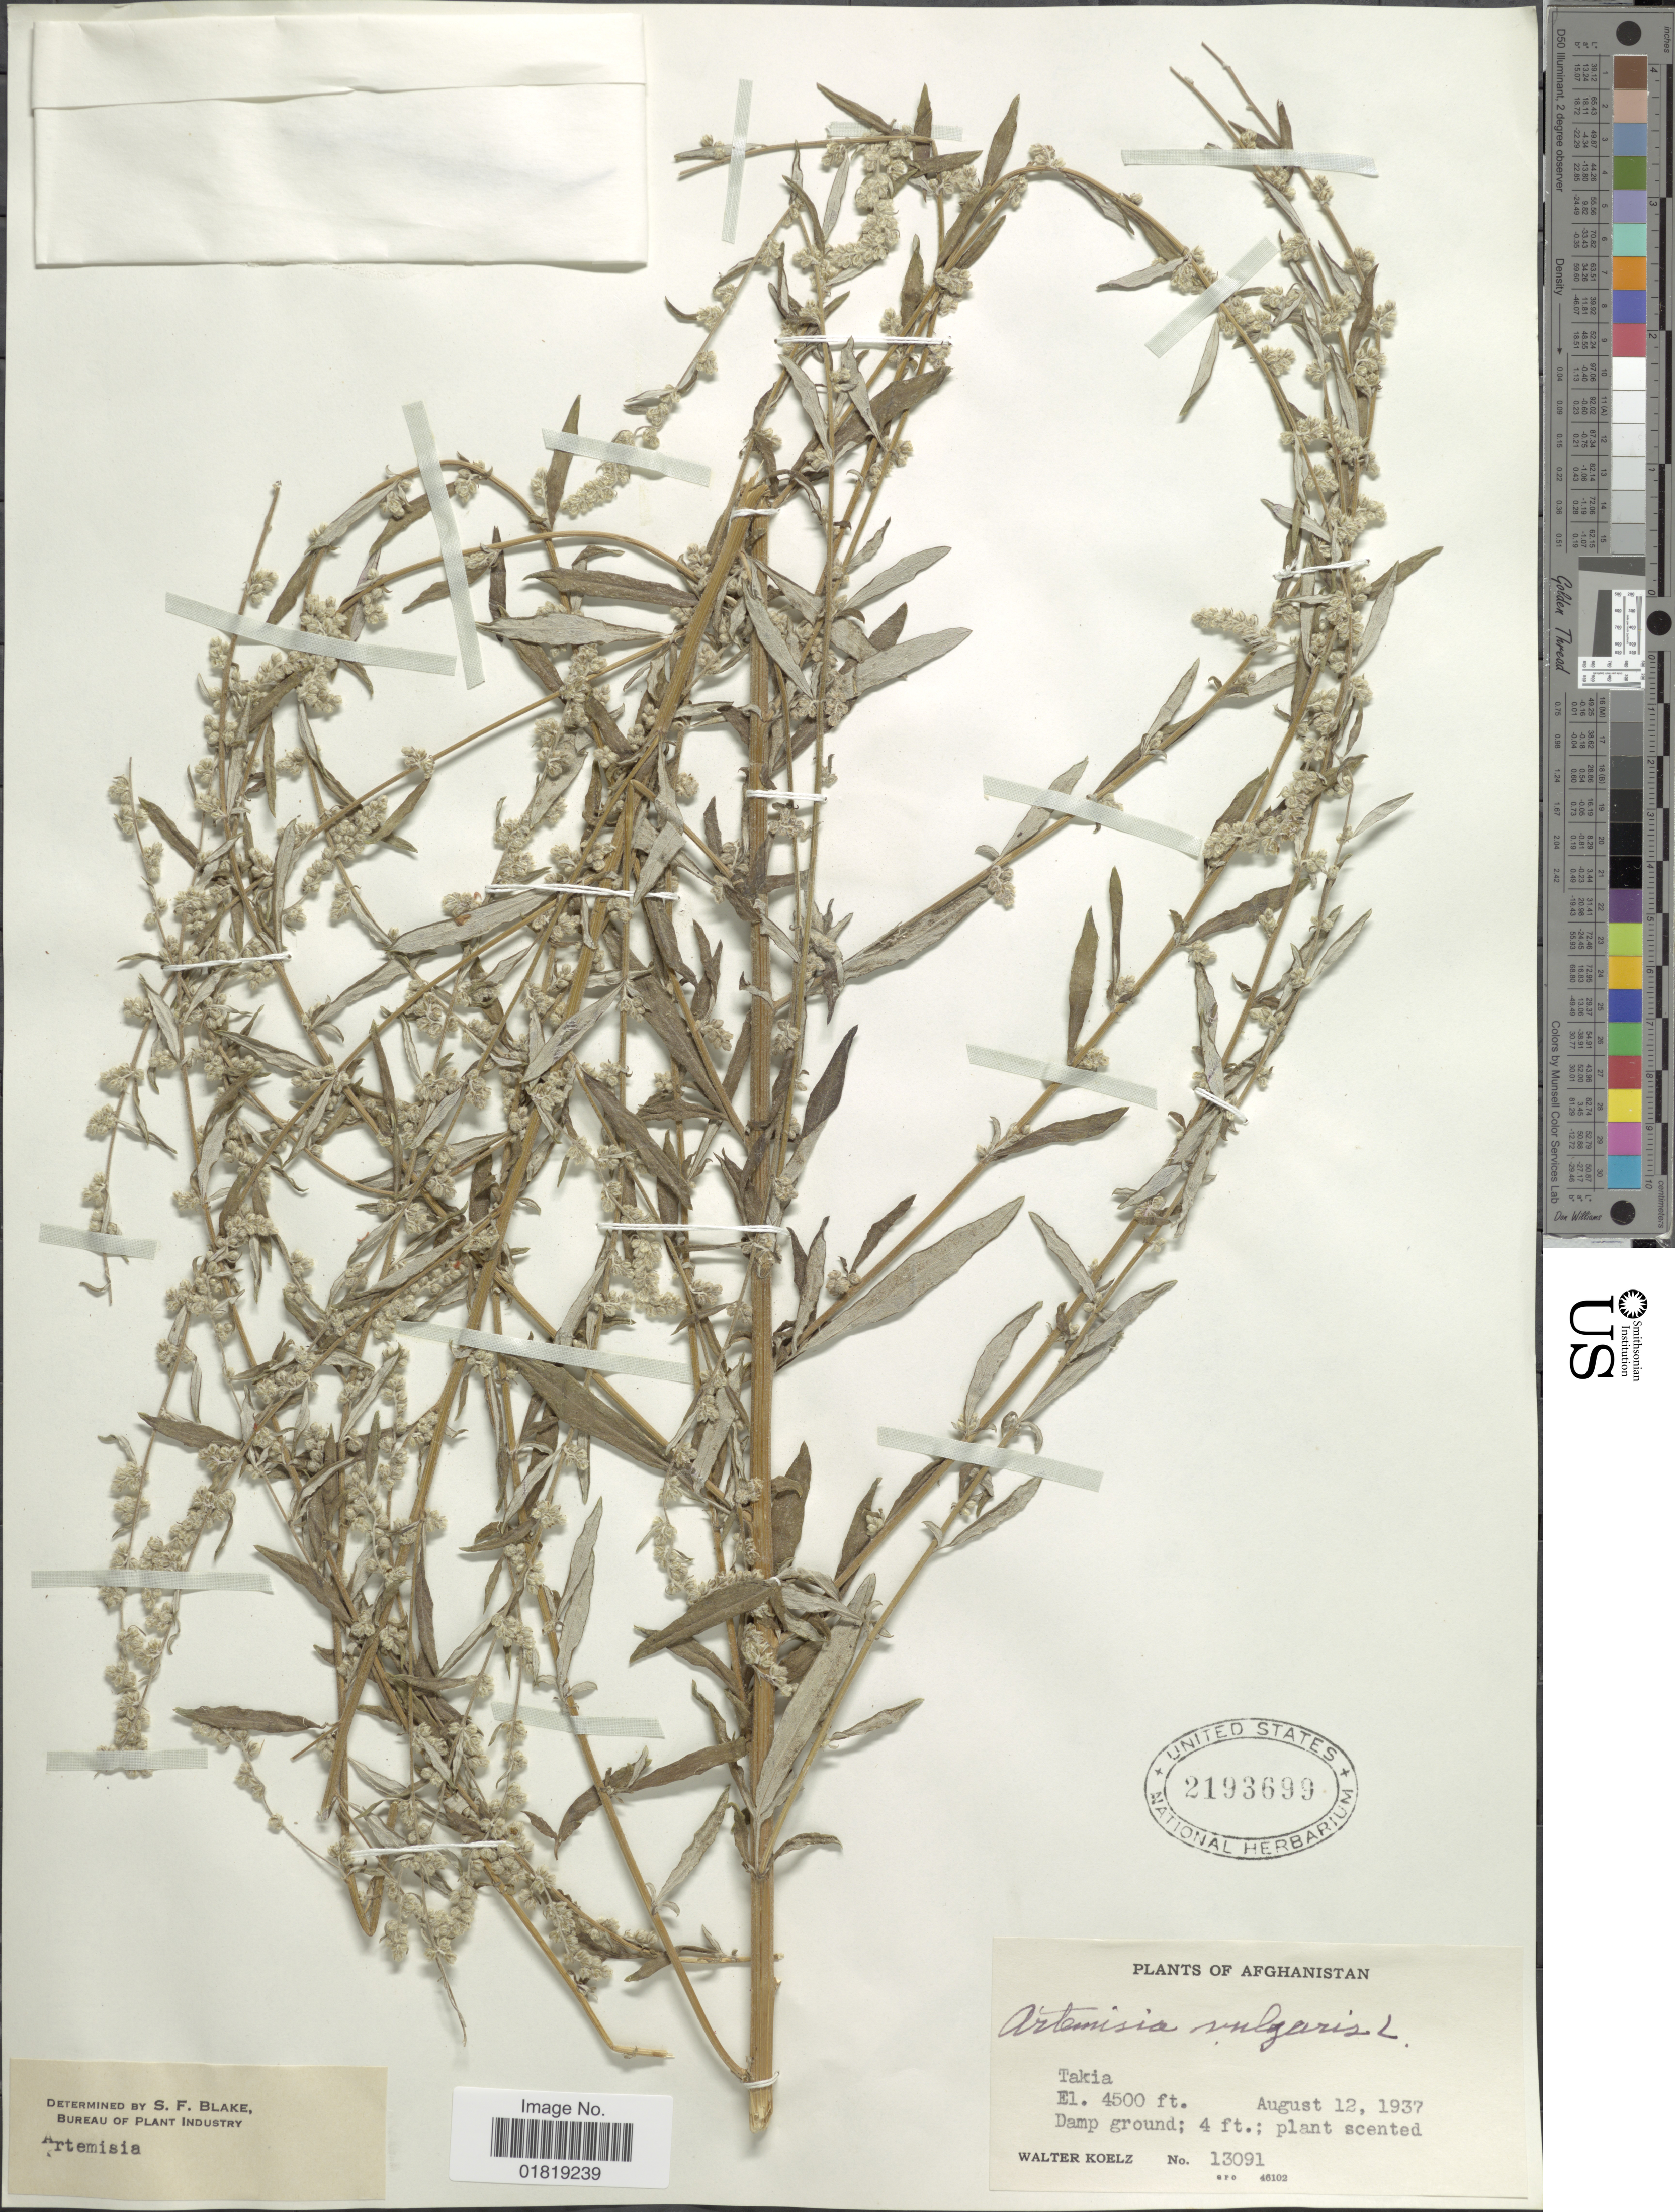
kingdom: Plantae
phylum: Tracheophyta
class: Magnoliopsida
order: Asterales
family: Asteraceae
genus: Artemisia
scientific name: Artemisia vulgaris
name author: L.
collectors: W. N. Koelz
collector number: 13091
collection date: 1937-08-12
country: Afghanistan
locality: Takia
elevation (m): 1372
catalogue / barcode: US 2193699